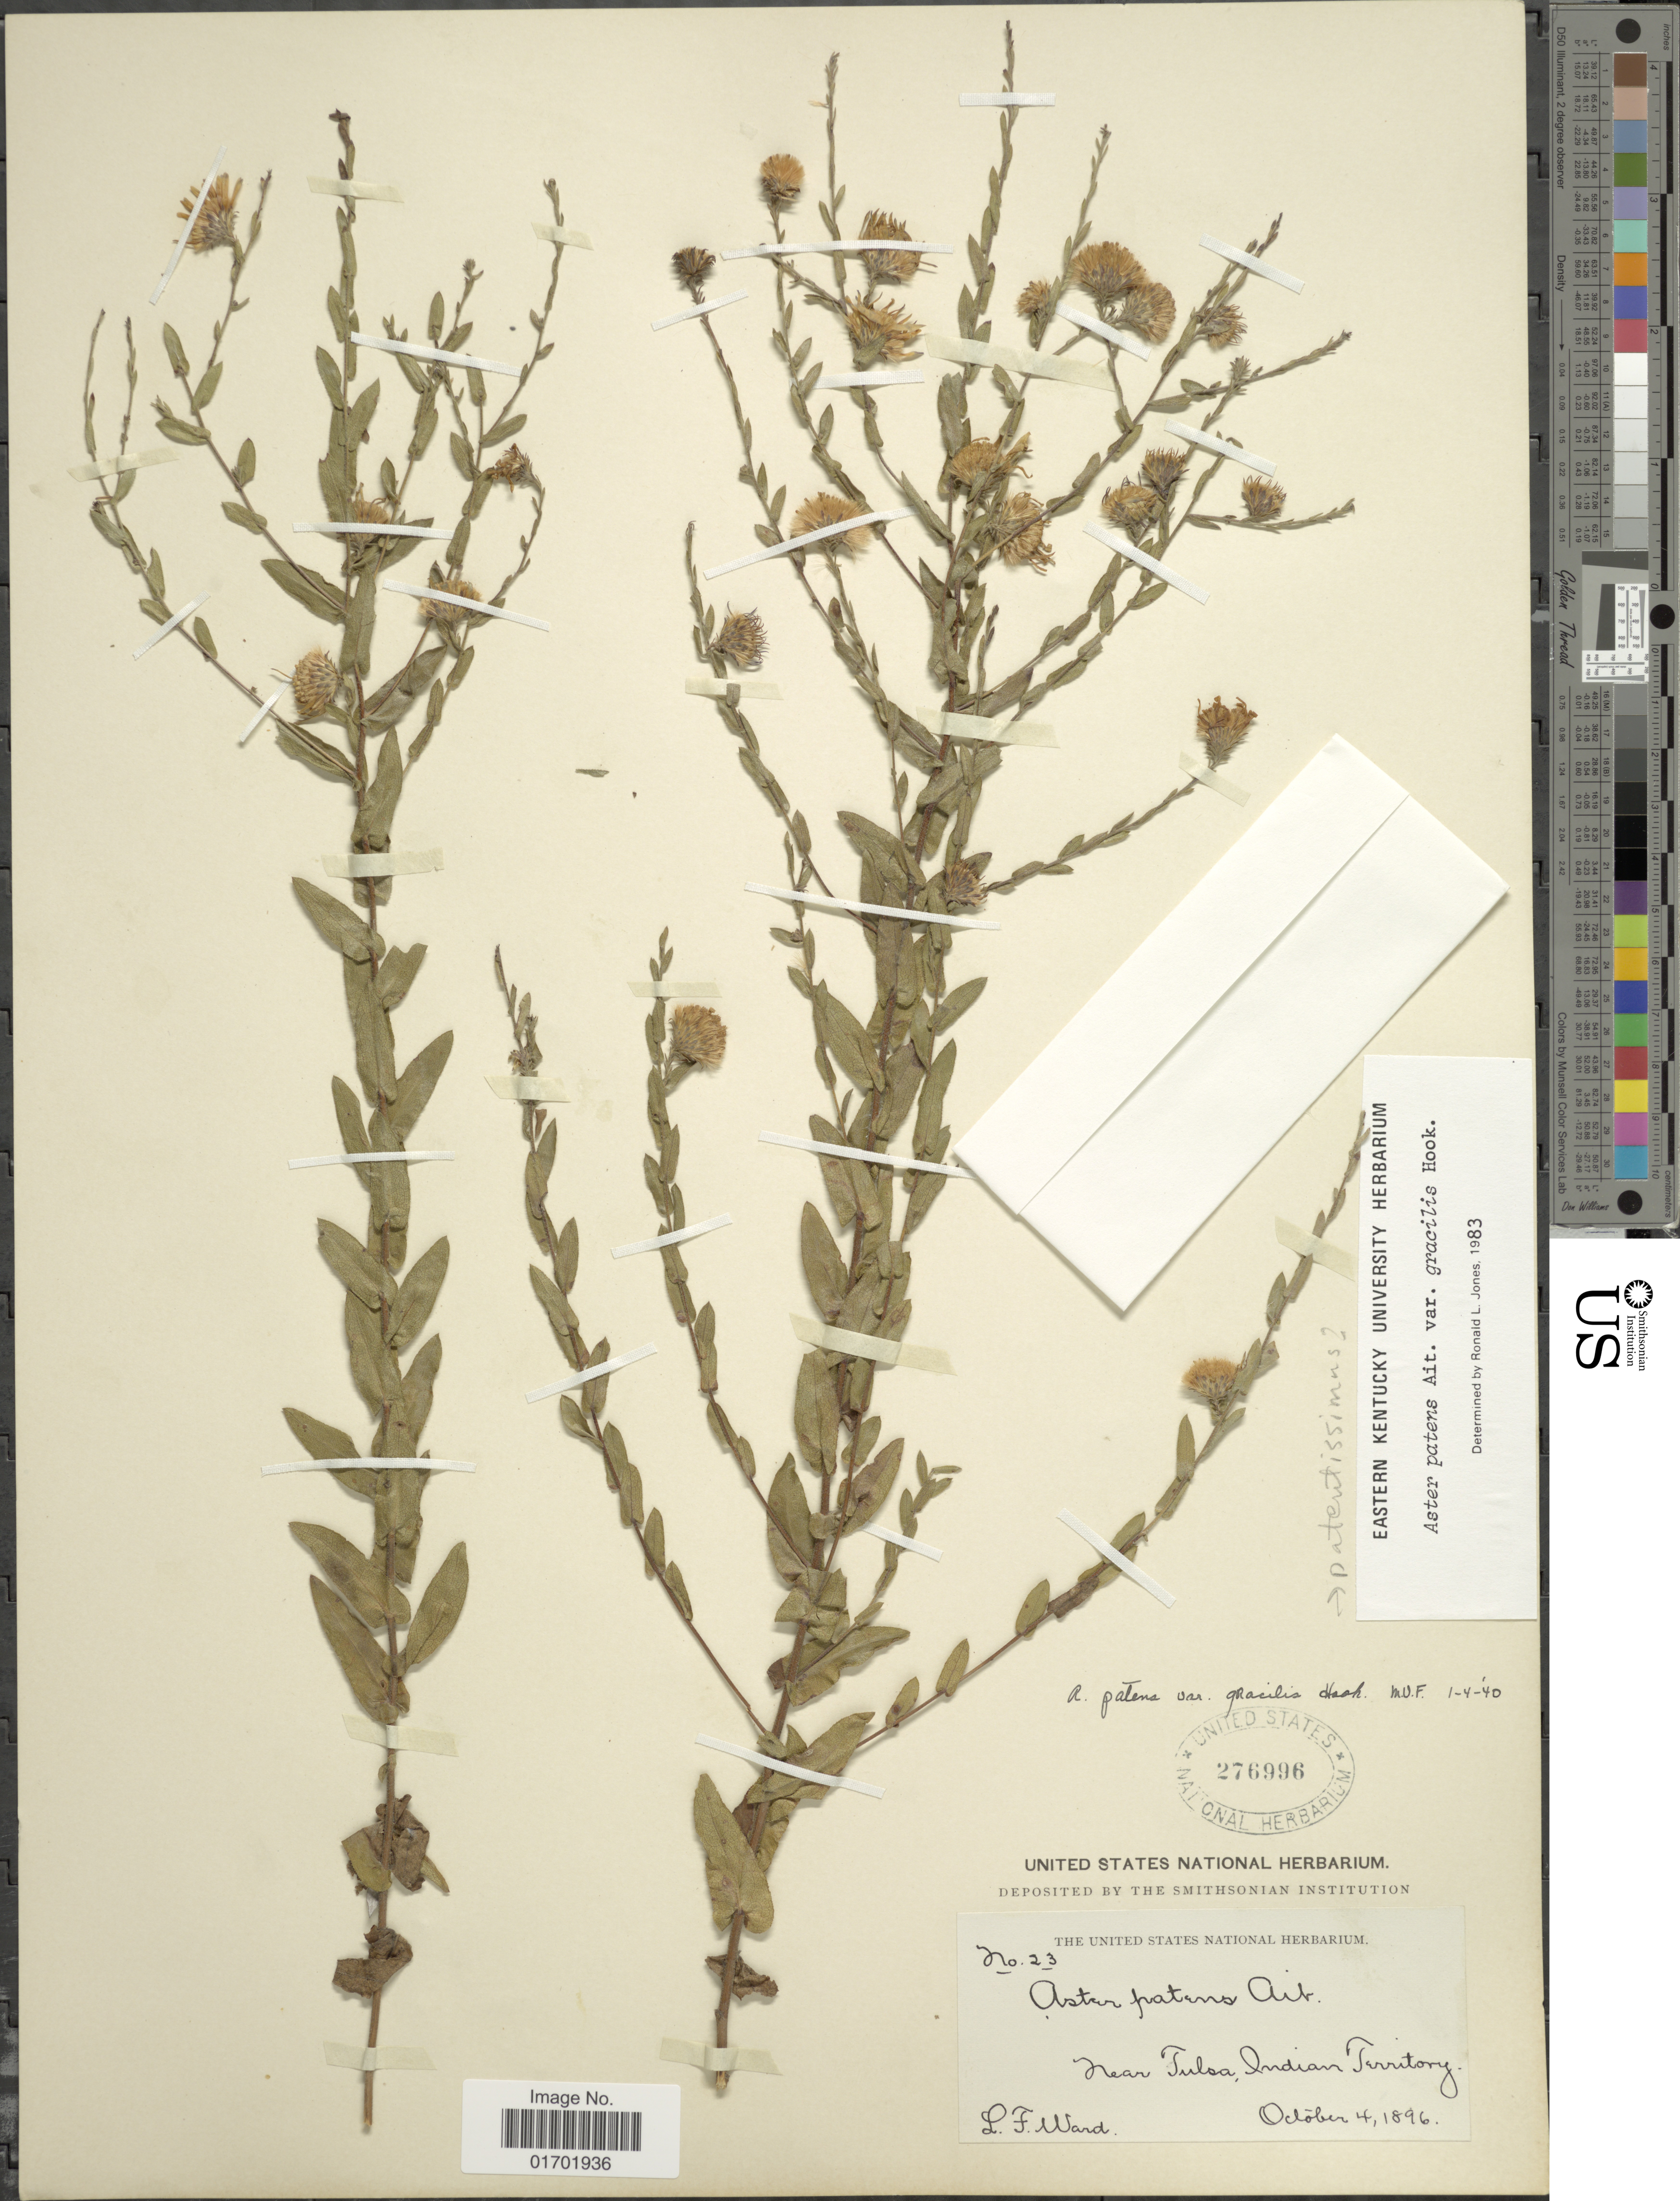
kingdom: Plantae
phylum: Tracheophyta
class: Magnoliopsida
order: Asterales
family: Asteraceae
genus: Symphyotrichum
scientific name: Symphyotrichum patens var. patentissimum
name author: (Lindl.) G.L. Nesom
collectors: L. Ward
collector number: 23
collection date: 1896-10-04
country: United States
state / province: Oklahoma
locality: Near Tulsa, Indian Territory.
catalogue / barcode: US 276996